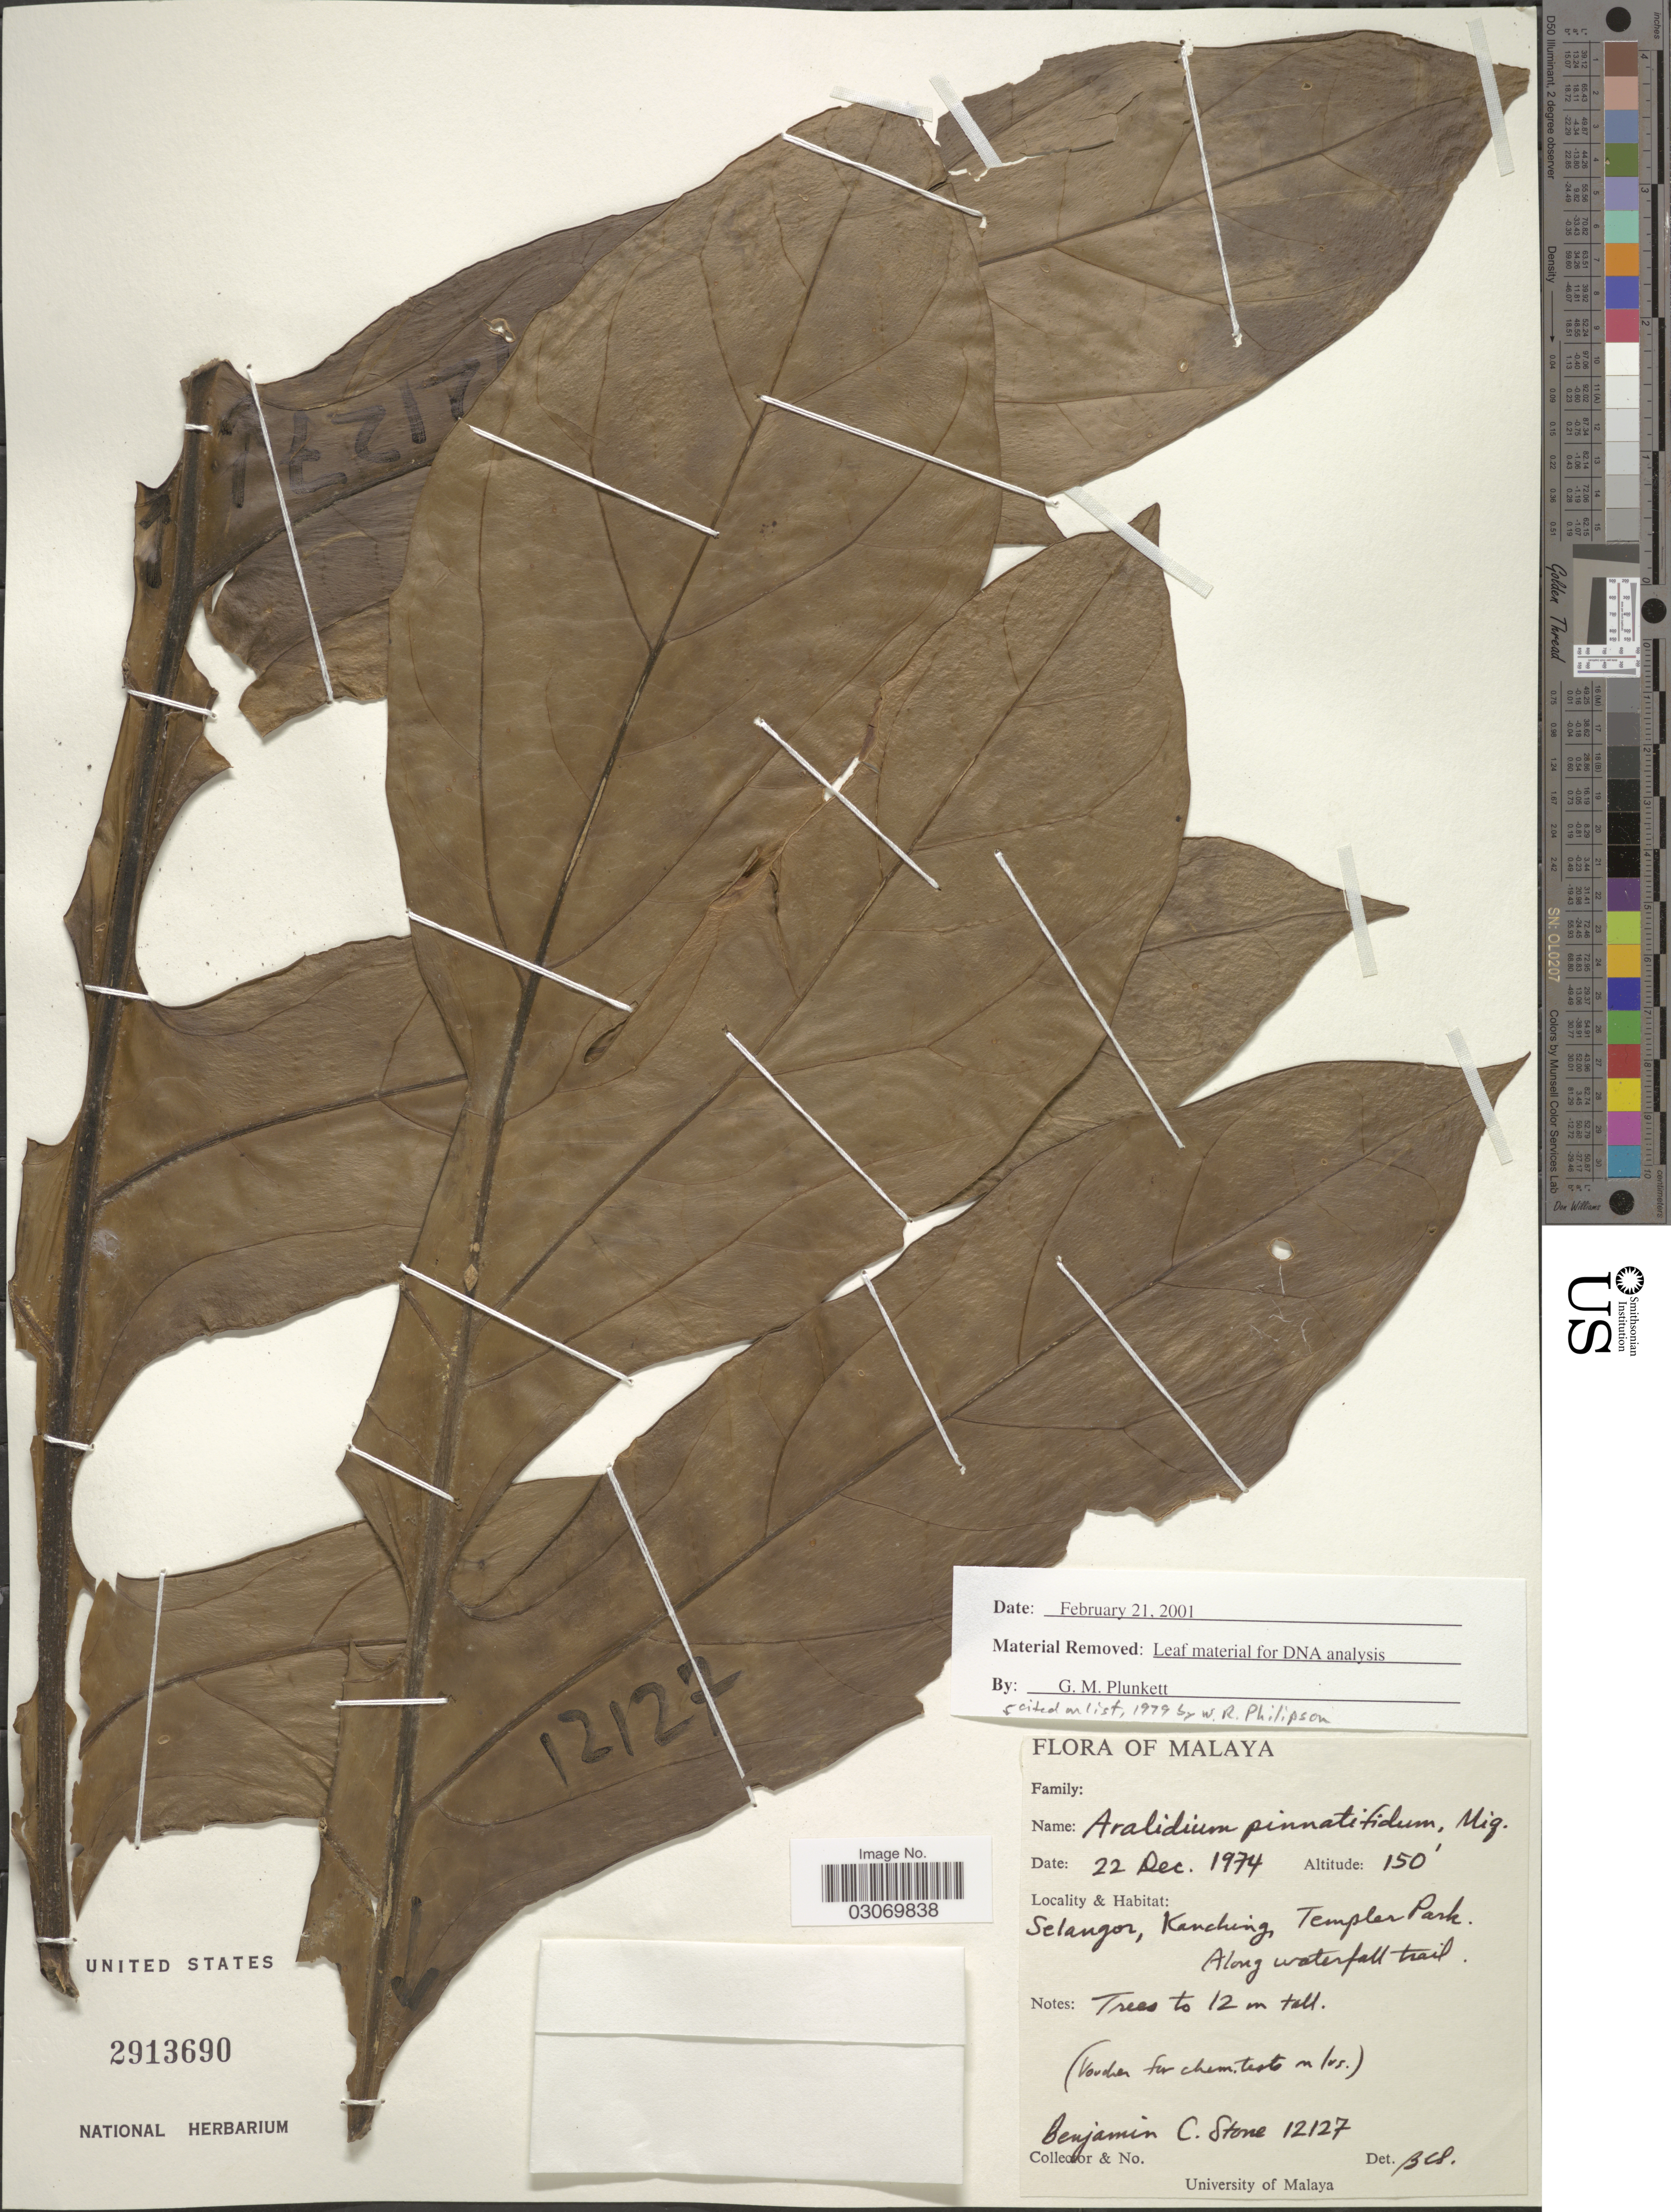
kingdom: Plantae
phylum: Tracheophyta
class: Magnoliopsida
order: Apiales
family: Torricelliaceae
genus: Aralidium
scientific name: Aralidium pinnatifidum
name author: Miq.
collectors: B. C. Stone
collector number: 12127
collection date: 1974-12-22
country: Malaysia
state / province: Selangor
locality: Selangor, Kanching, Templer Park, Along waterfall trail.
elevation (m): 46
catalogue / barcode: US 2913690